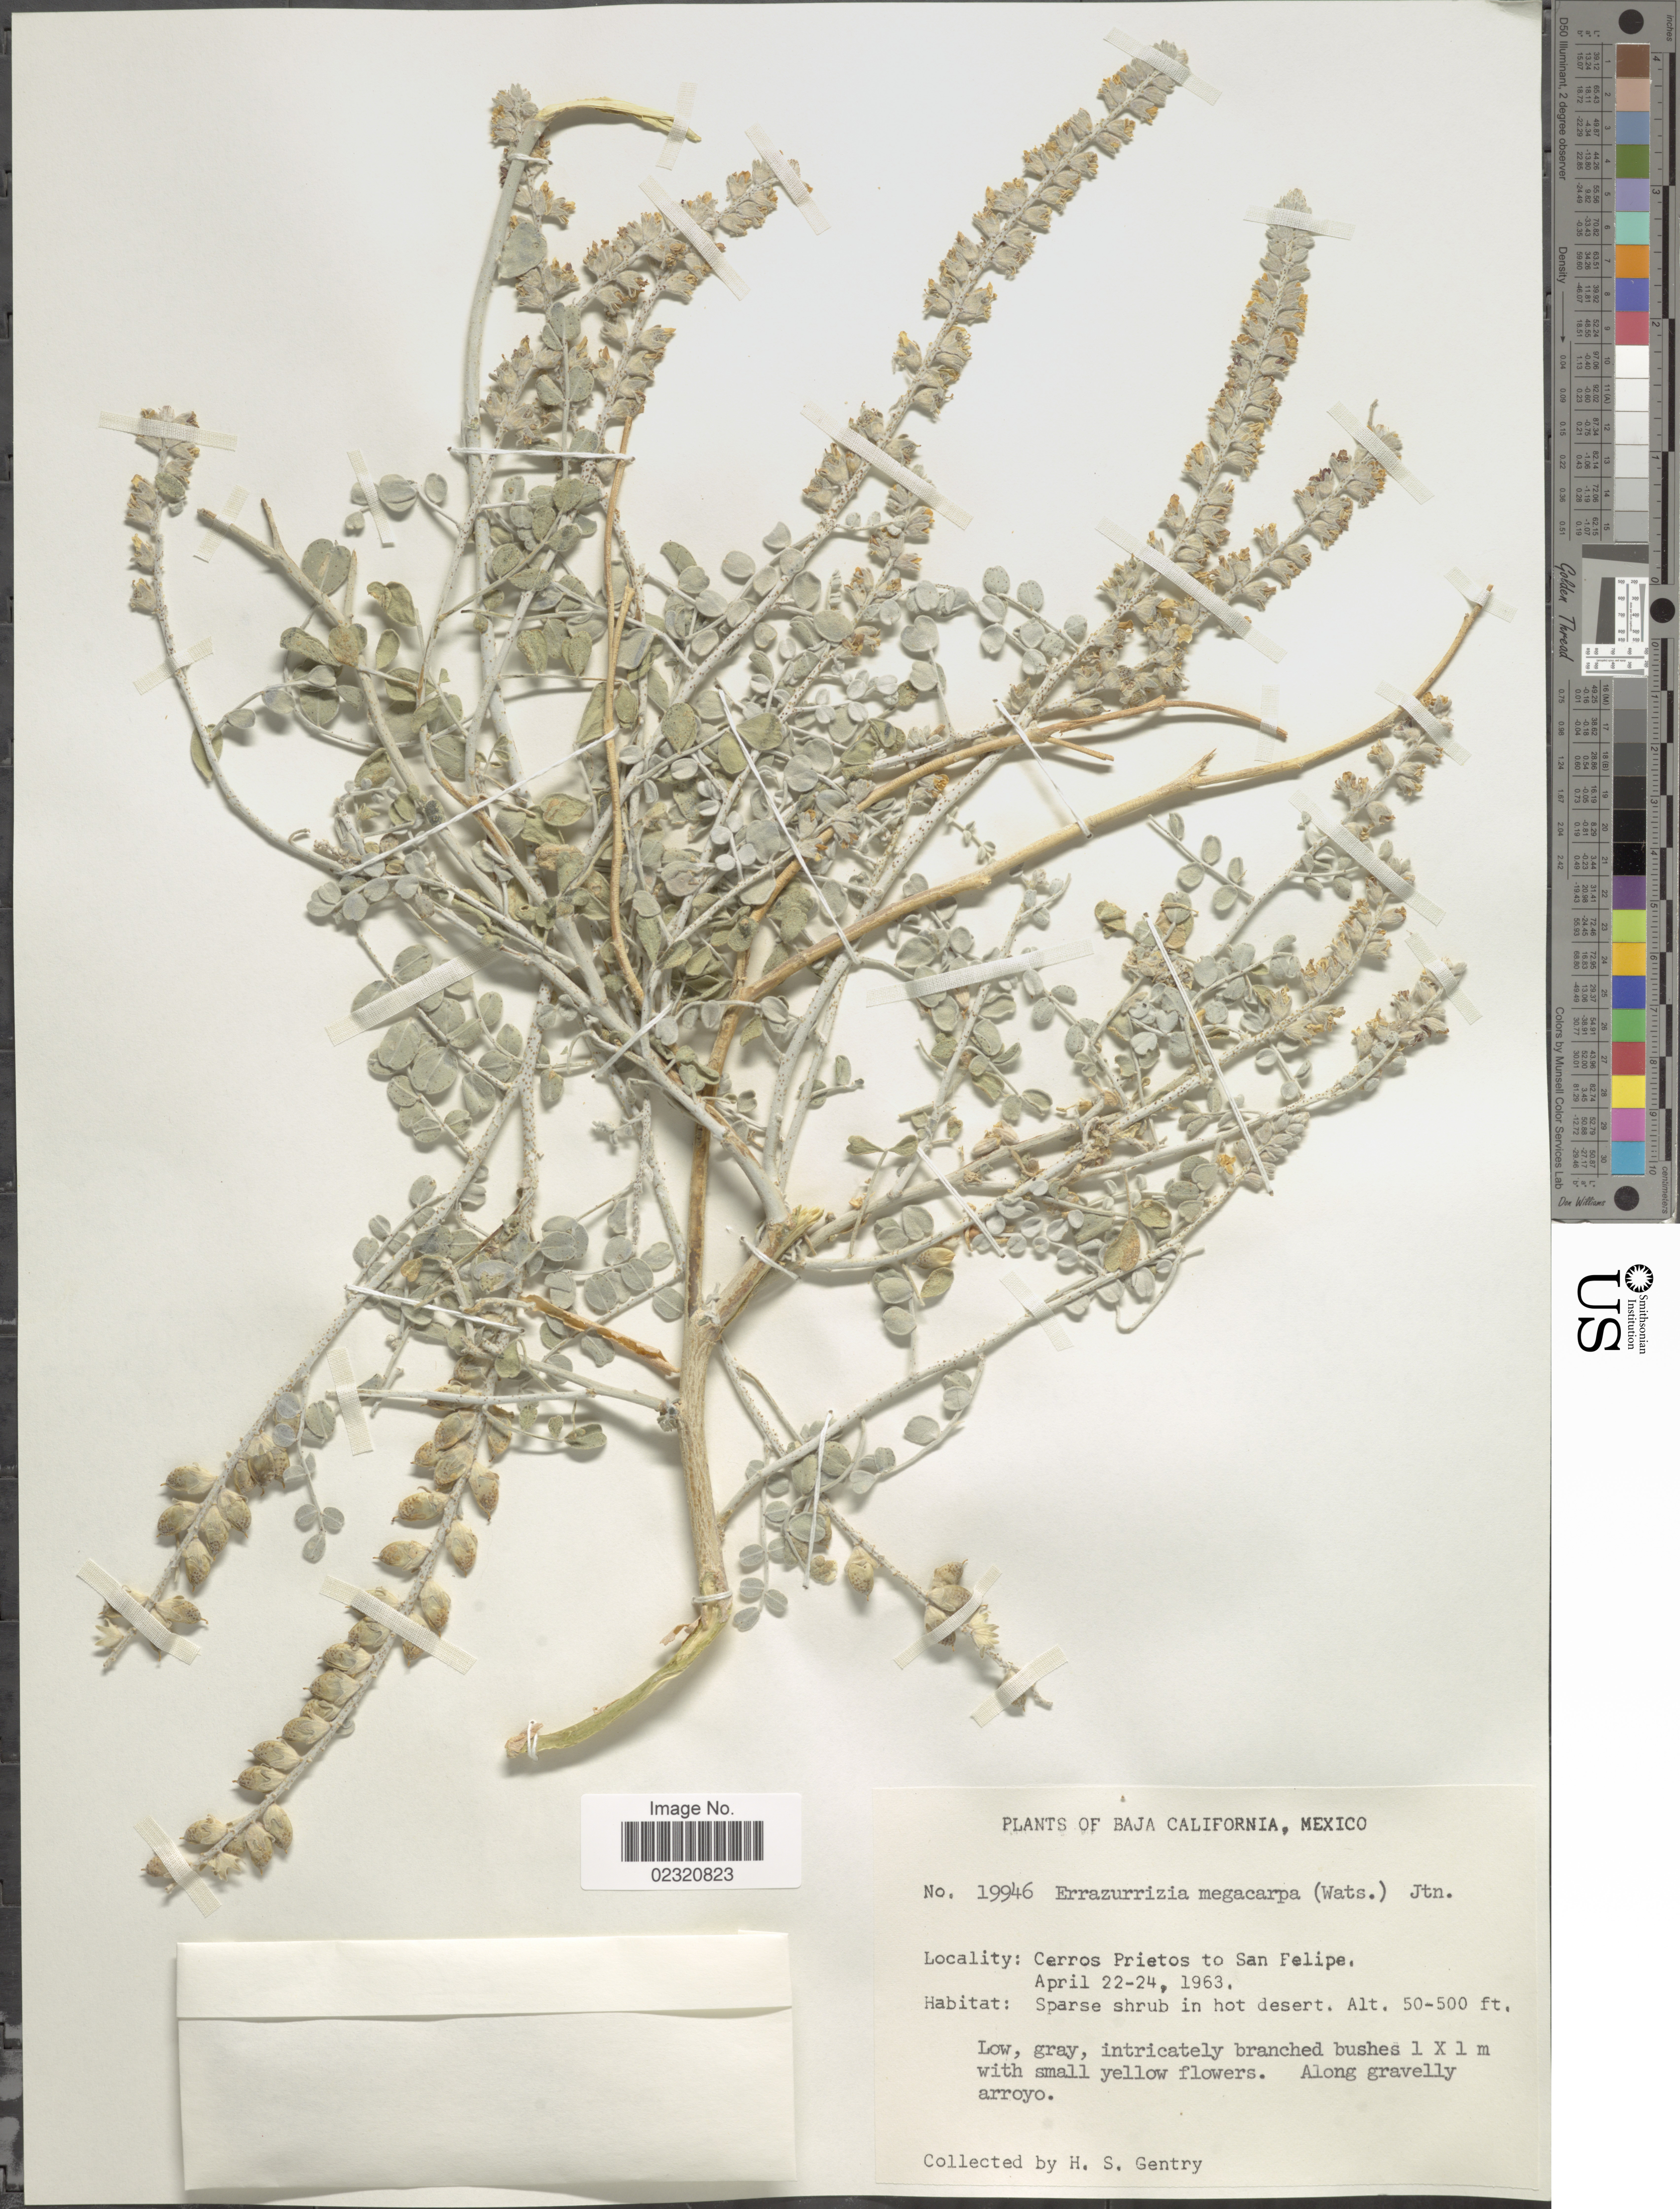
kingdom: Plantae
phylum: Tracheophyta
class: Magnoliopsida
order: Fabales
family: Fabaceae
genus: Errazurizia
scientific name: Errazurizia megacarpa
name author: I.M. Johnst.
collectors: H. S. Gentry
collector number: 19946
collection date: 1963-04-22/1963-04-24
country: Mexico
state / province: Baja California Norte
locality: Cerros Prietos to San Felipe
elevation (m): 15